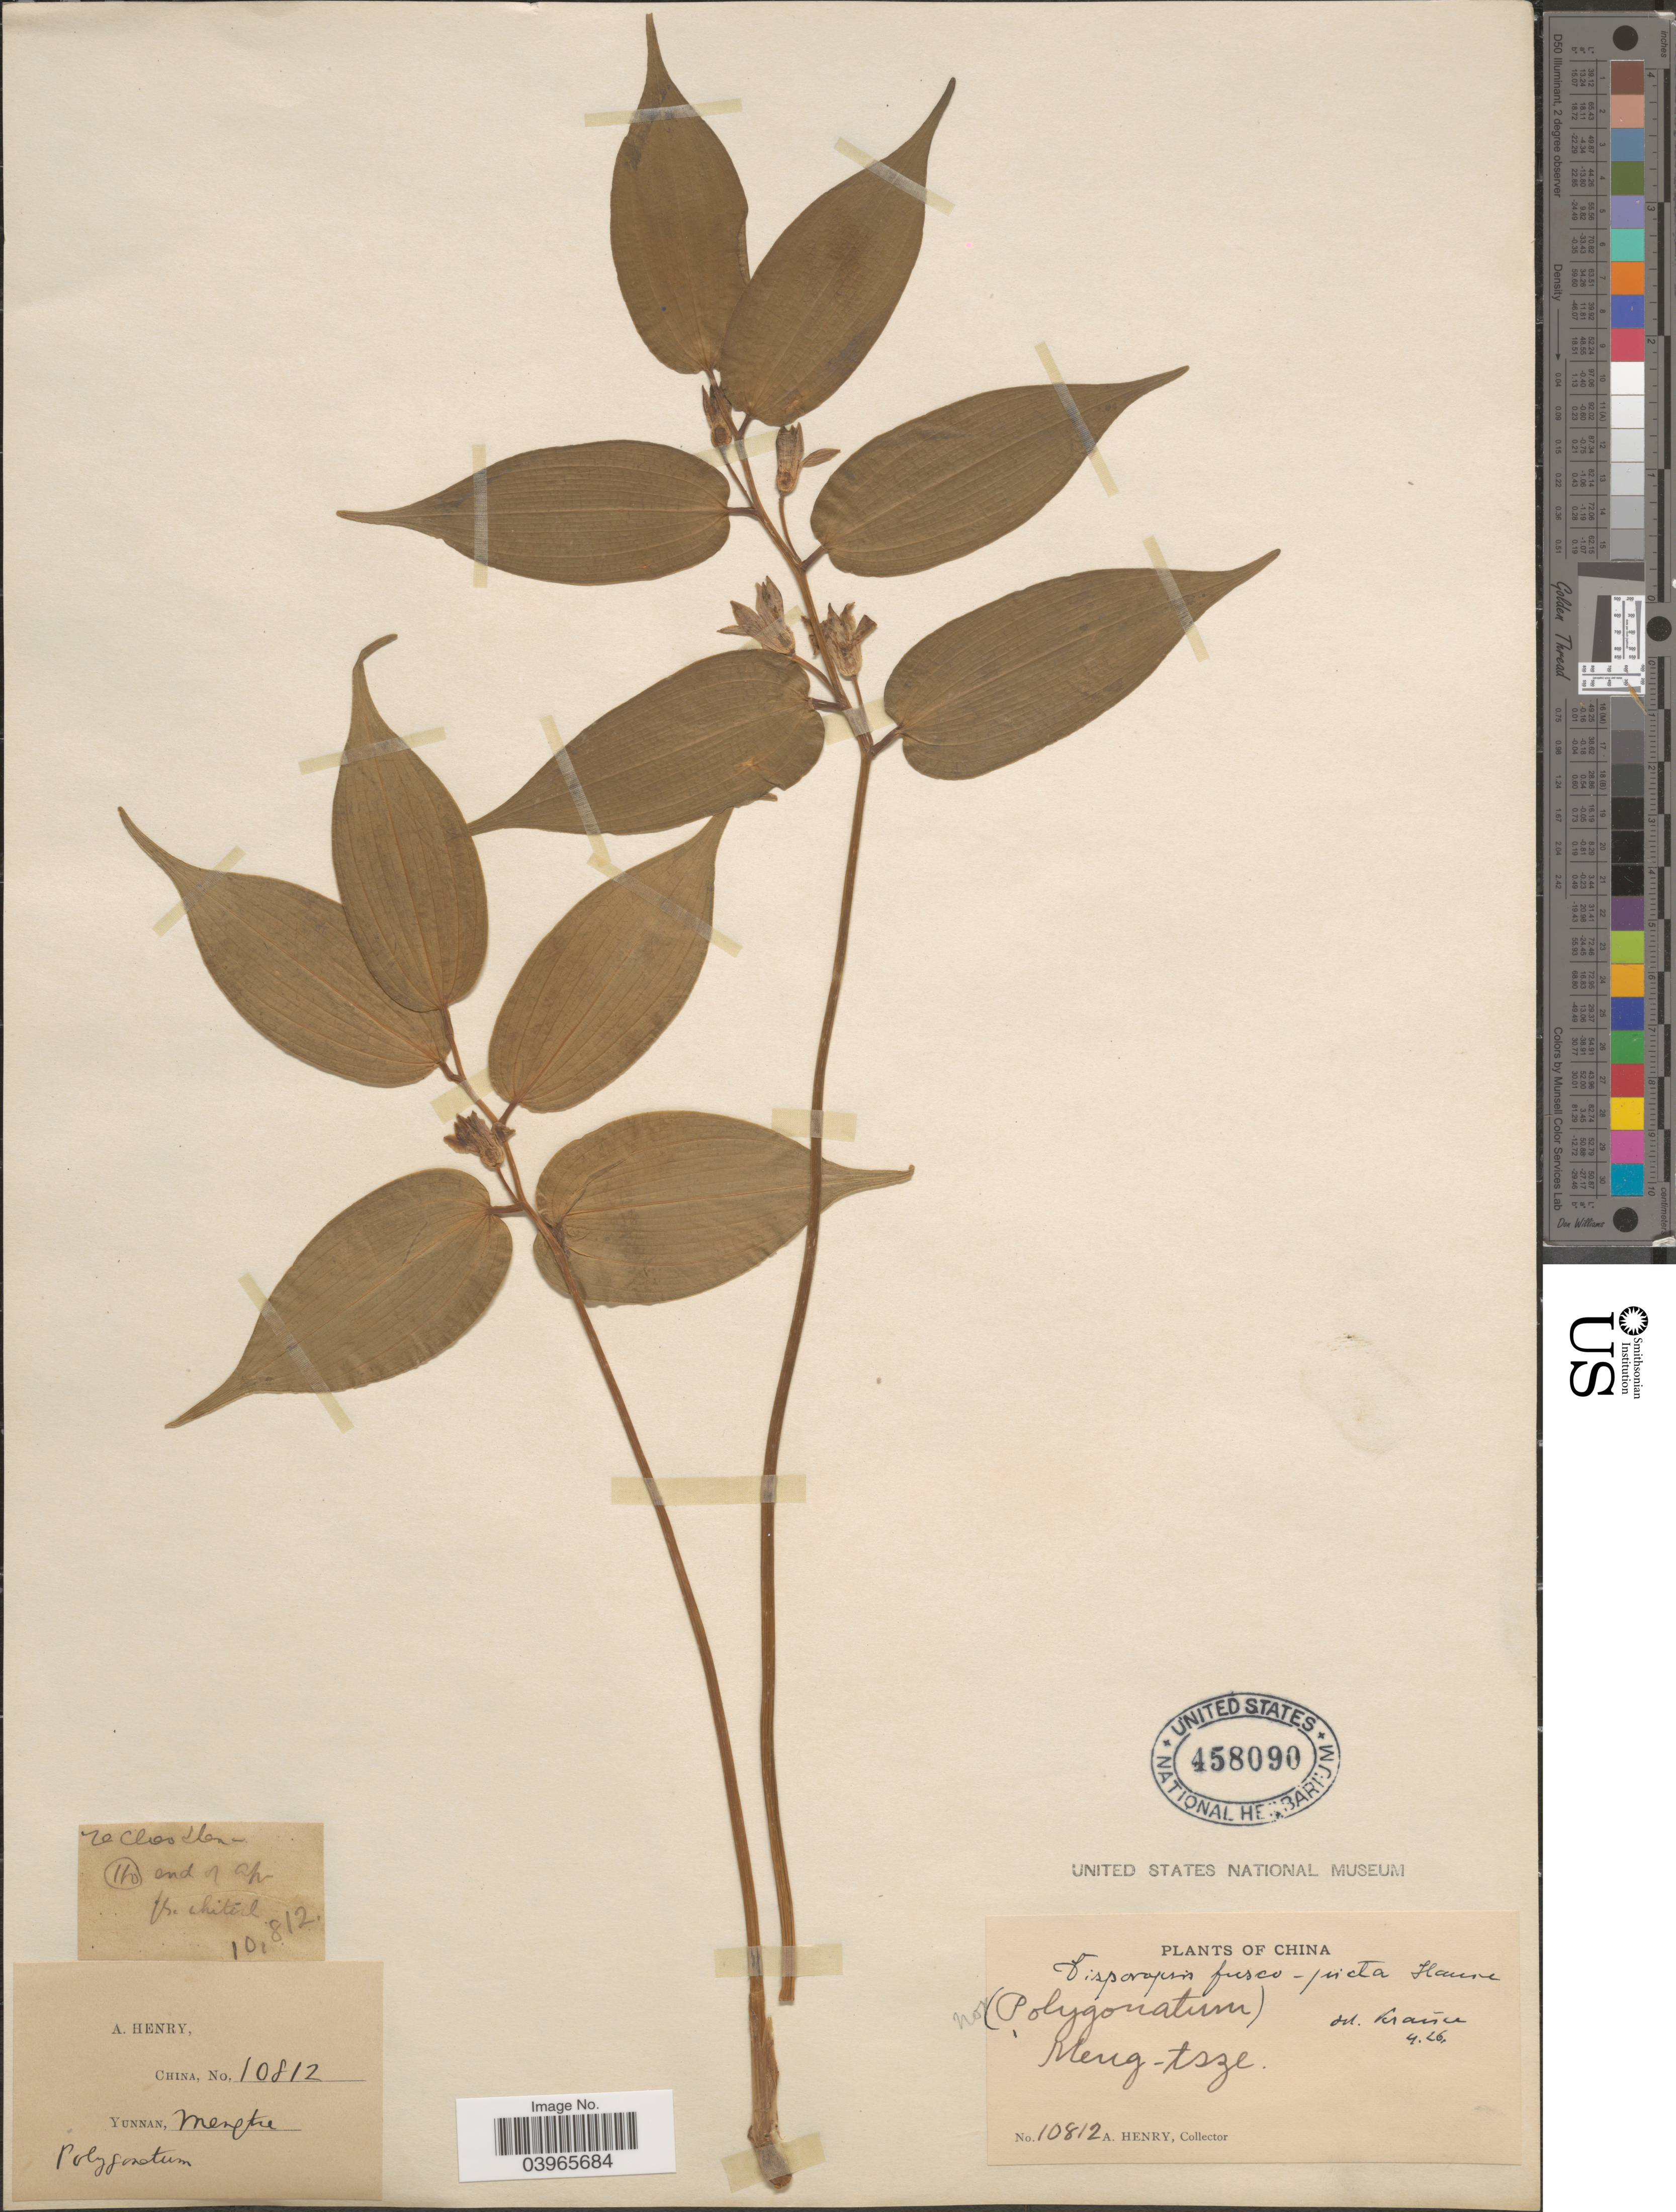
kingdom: Plantae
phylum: Tracheophyta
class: Liliopsida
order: Asparagales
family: Asparagaceae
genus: Disporopsis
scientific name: Disporopsis fuscopicta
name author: Hance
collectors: A. Henry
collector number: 10812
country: China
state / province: Yunnan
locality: Meng-tsze.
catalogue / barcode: US 458090